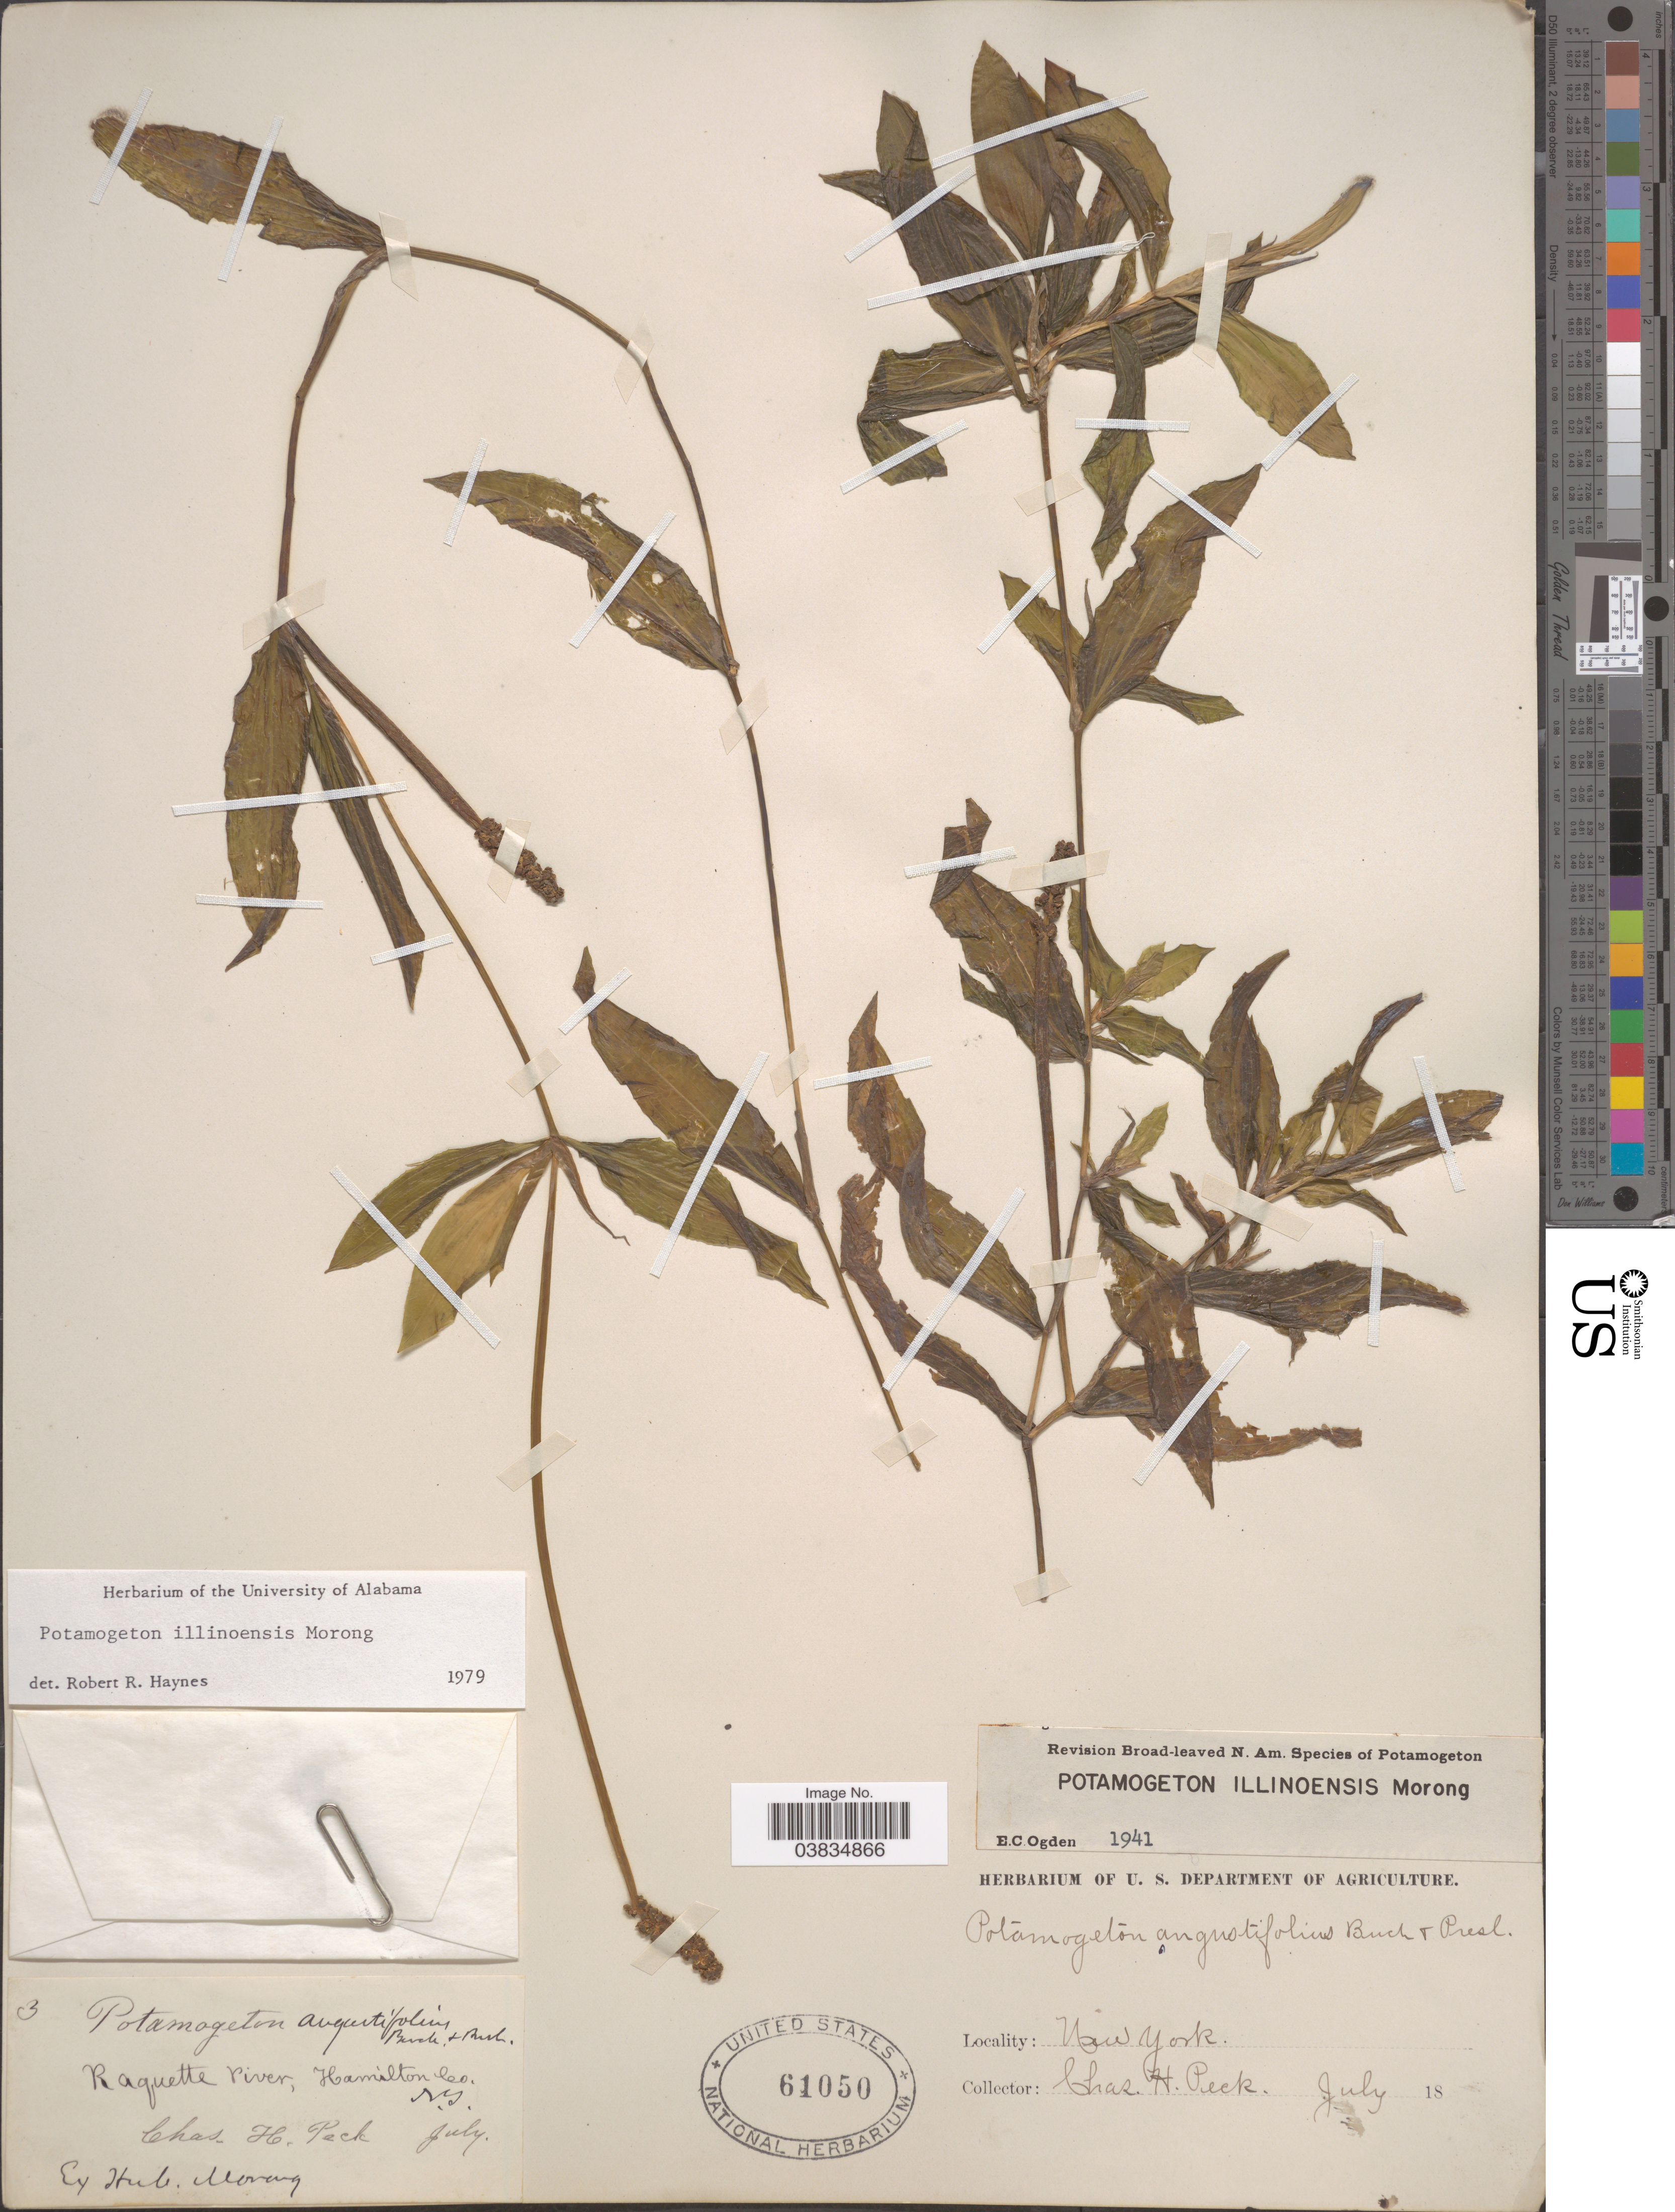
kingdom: Plantae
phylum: Tracheophyta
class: Liliopsida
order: Alismatales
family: Potamogetonaceae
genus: Potamogeton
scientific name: Potamogeton illinoensis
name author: Morong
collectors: C. H. Peck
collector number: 3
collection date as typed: july 18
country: United States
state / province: New York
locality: Raquette River, Hamilton Co.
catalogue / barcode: US 61050